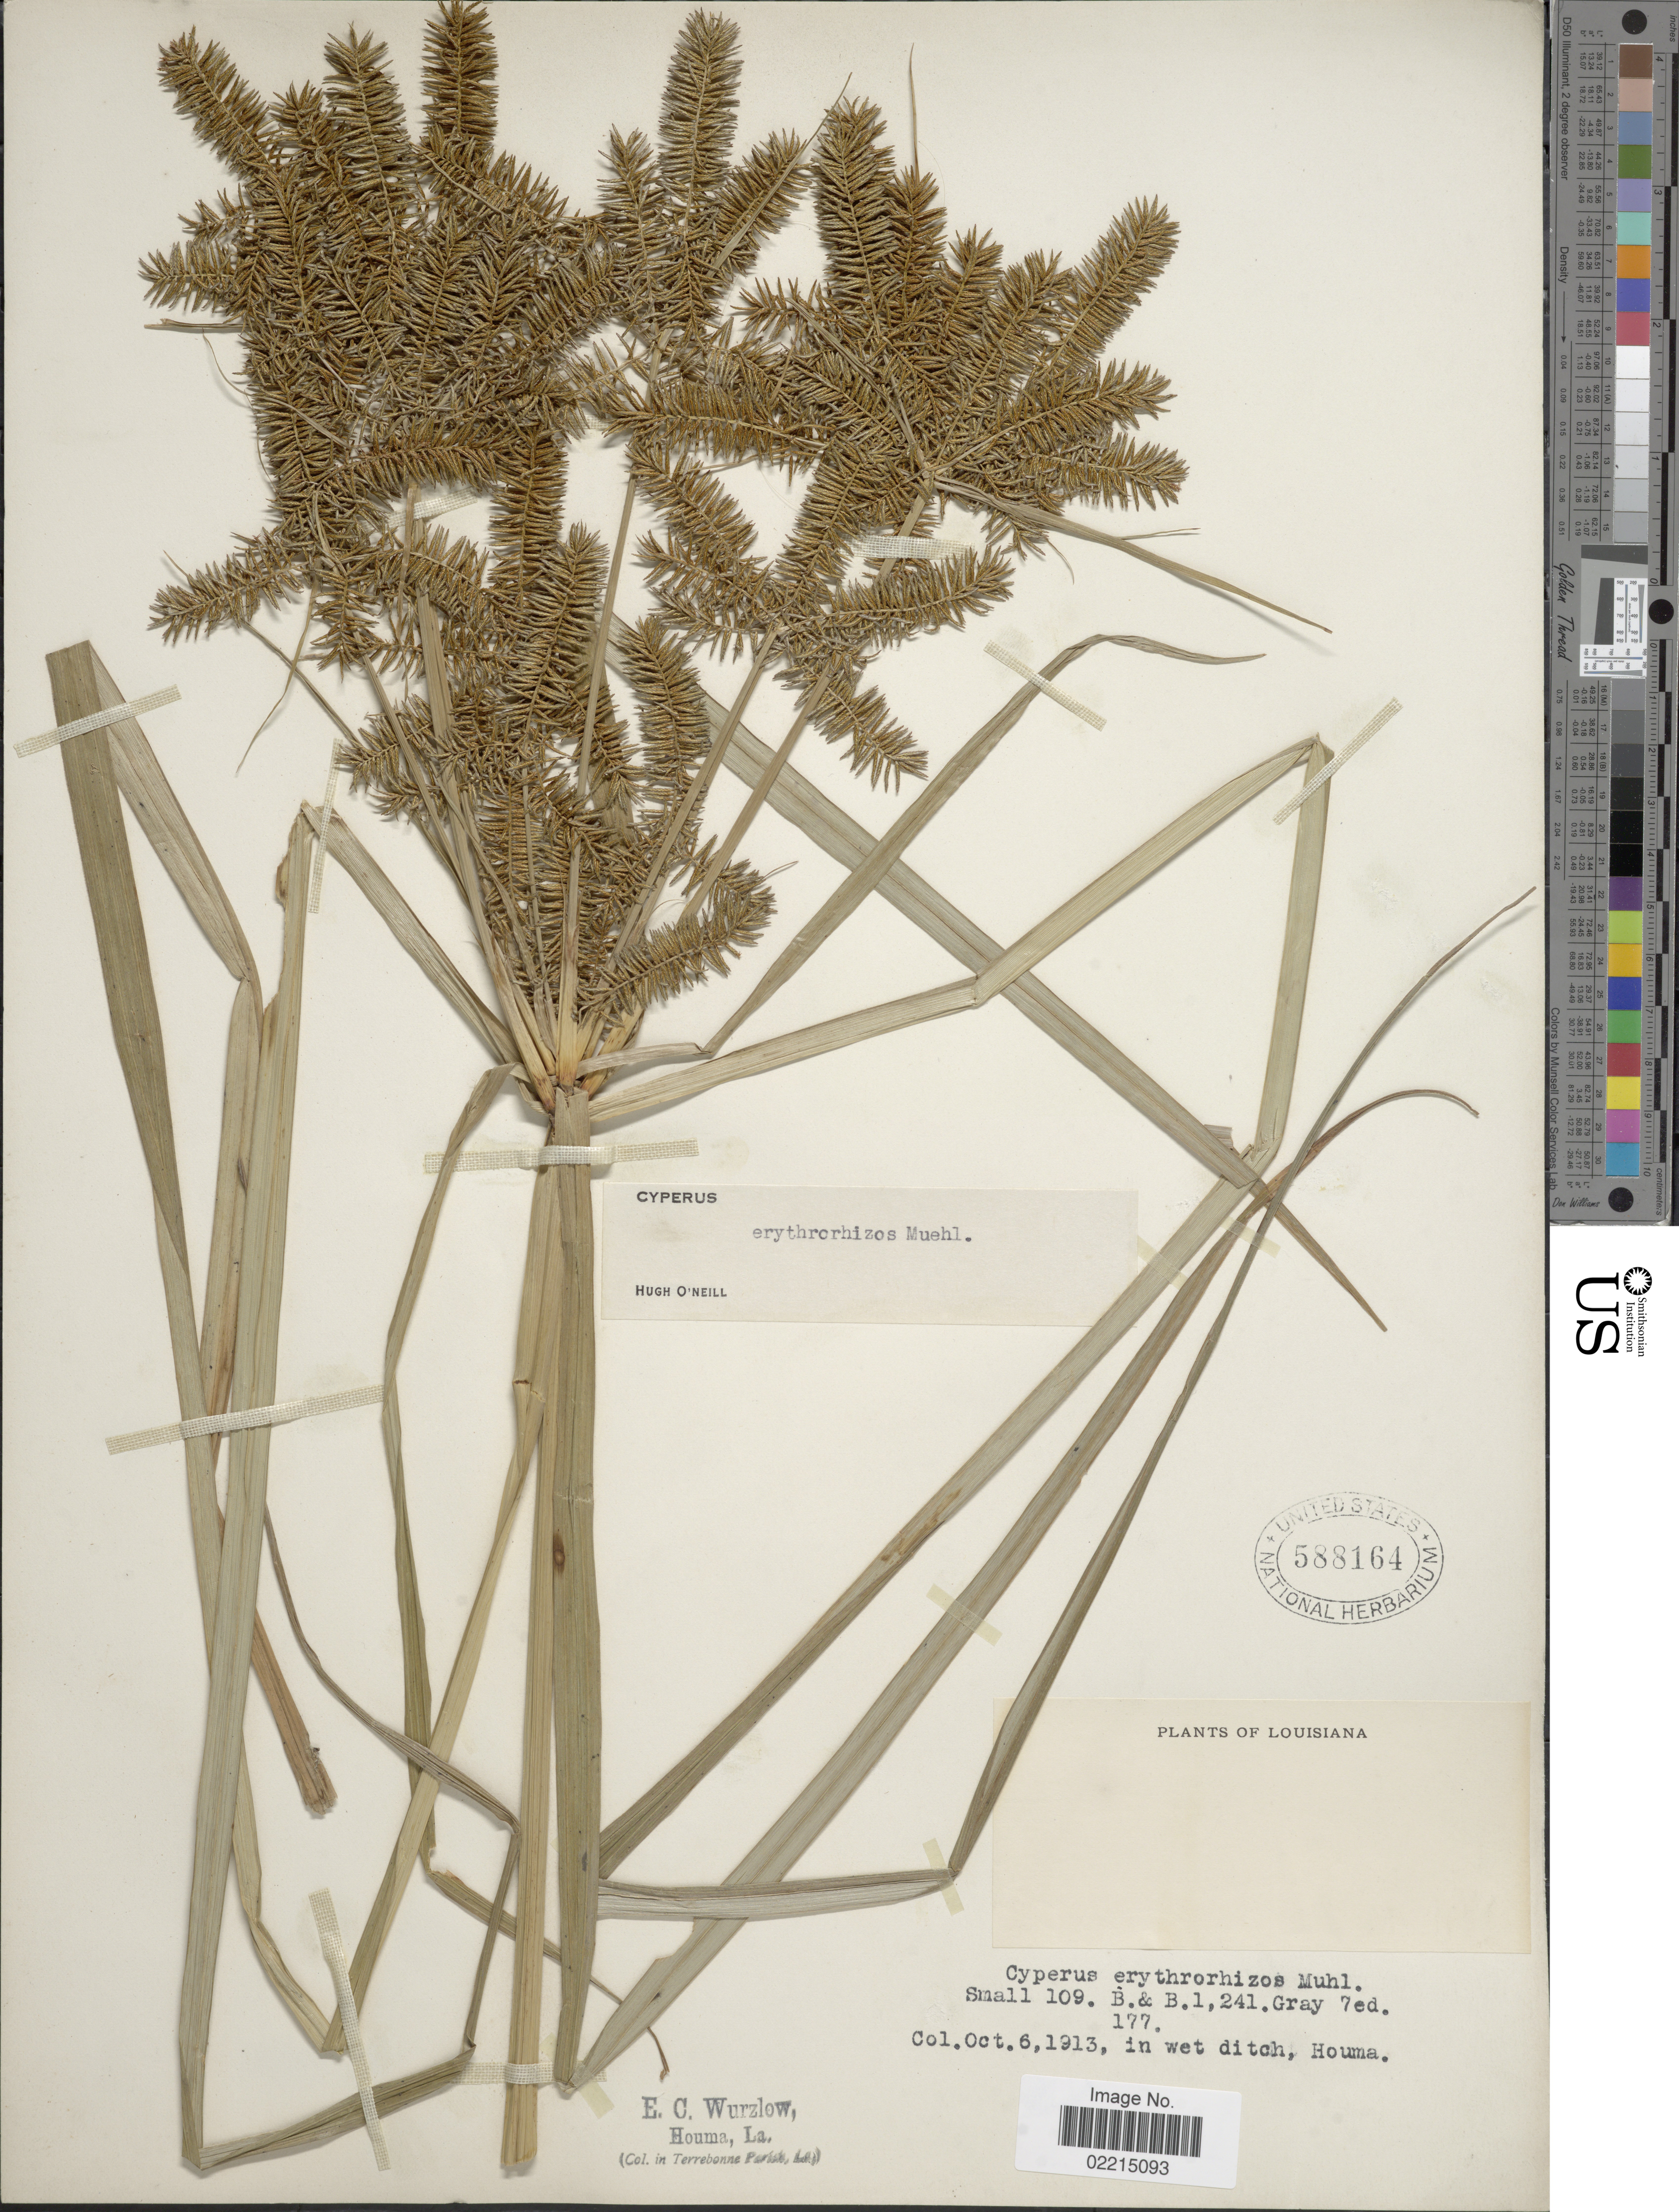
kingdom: Plantae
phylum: Tracheophyta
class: Liliopsida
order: Poales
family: Cyperaceae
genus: Cyperus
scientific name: Cyperus erythrorhizos Muhl.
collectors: E. Wurzlow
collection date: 1913-10-06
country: United States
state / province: Louisiana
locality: Houma. Terrebonne Parish, La.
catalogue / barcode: US 588164